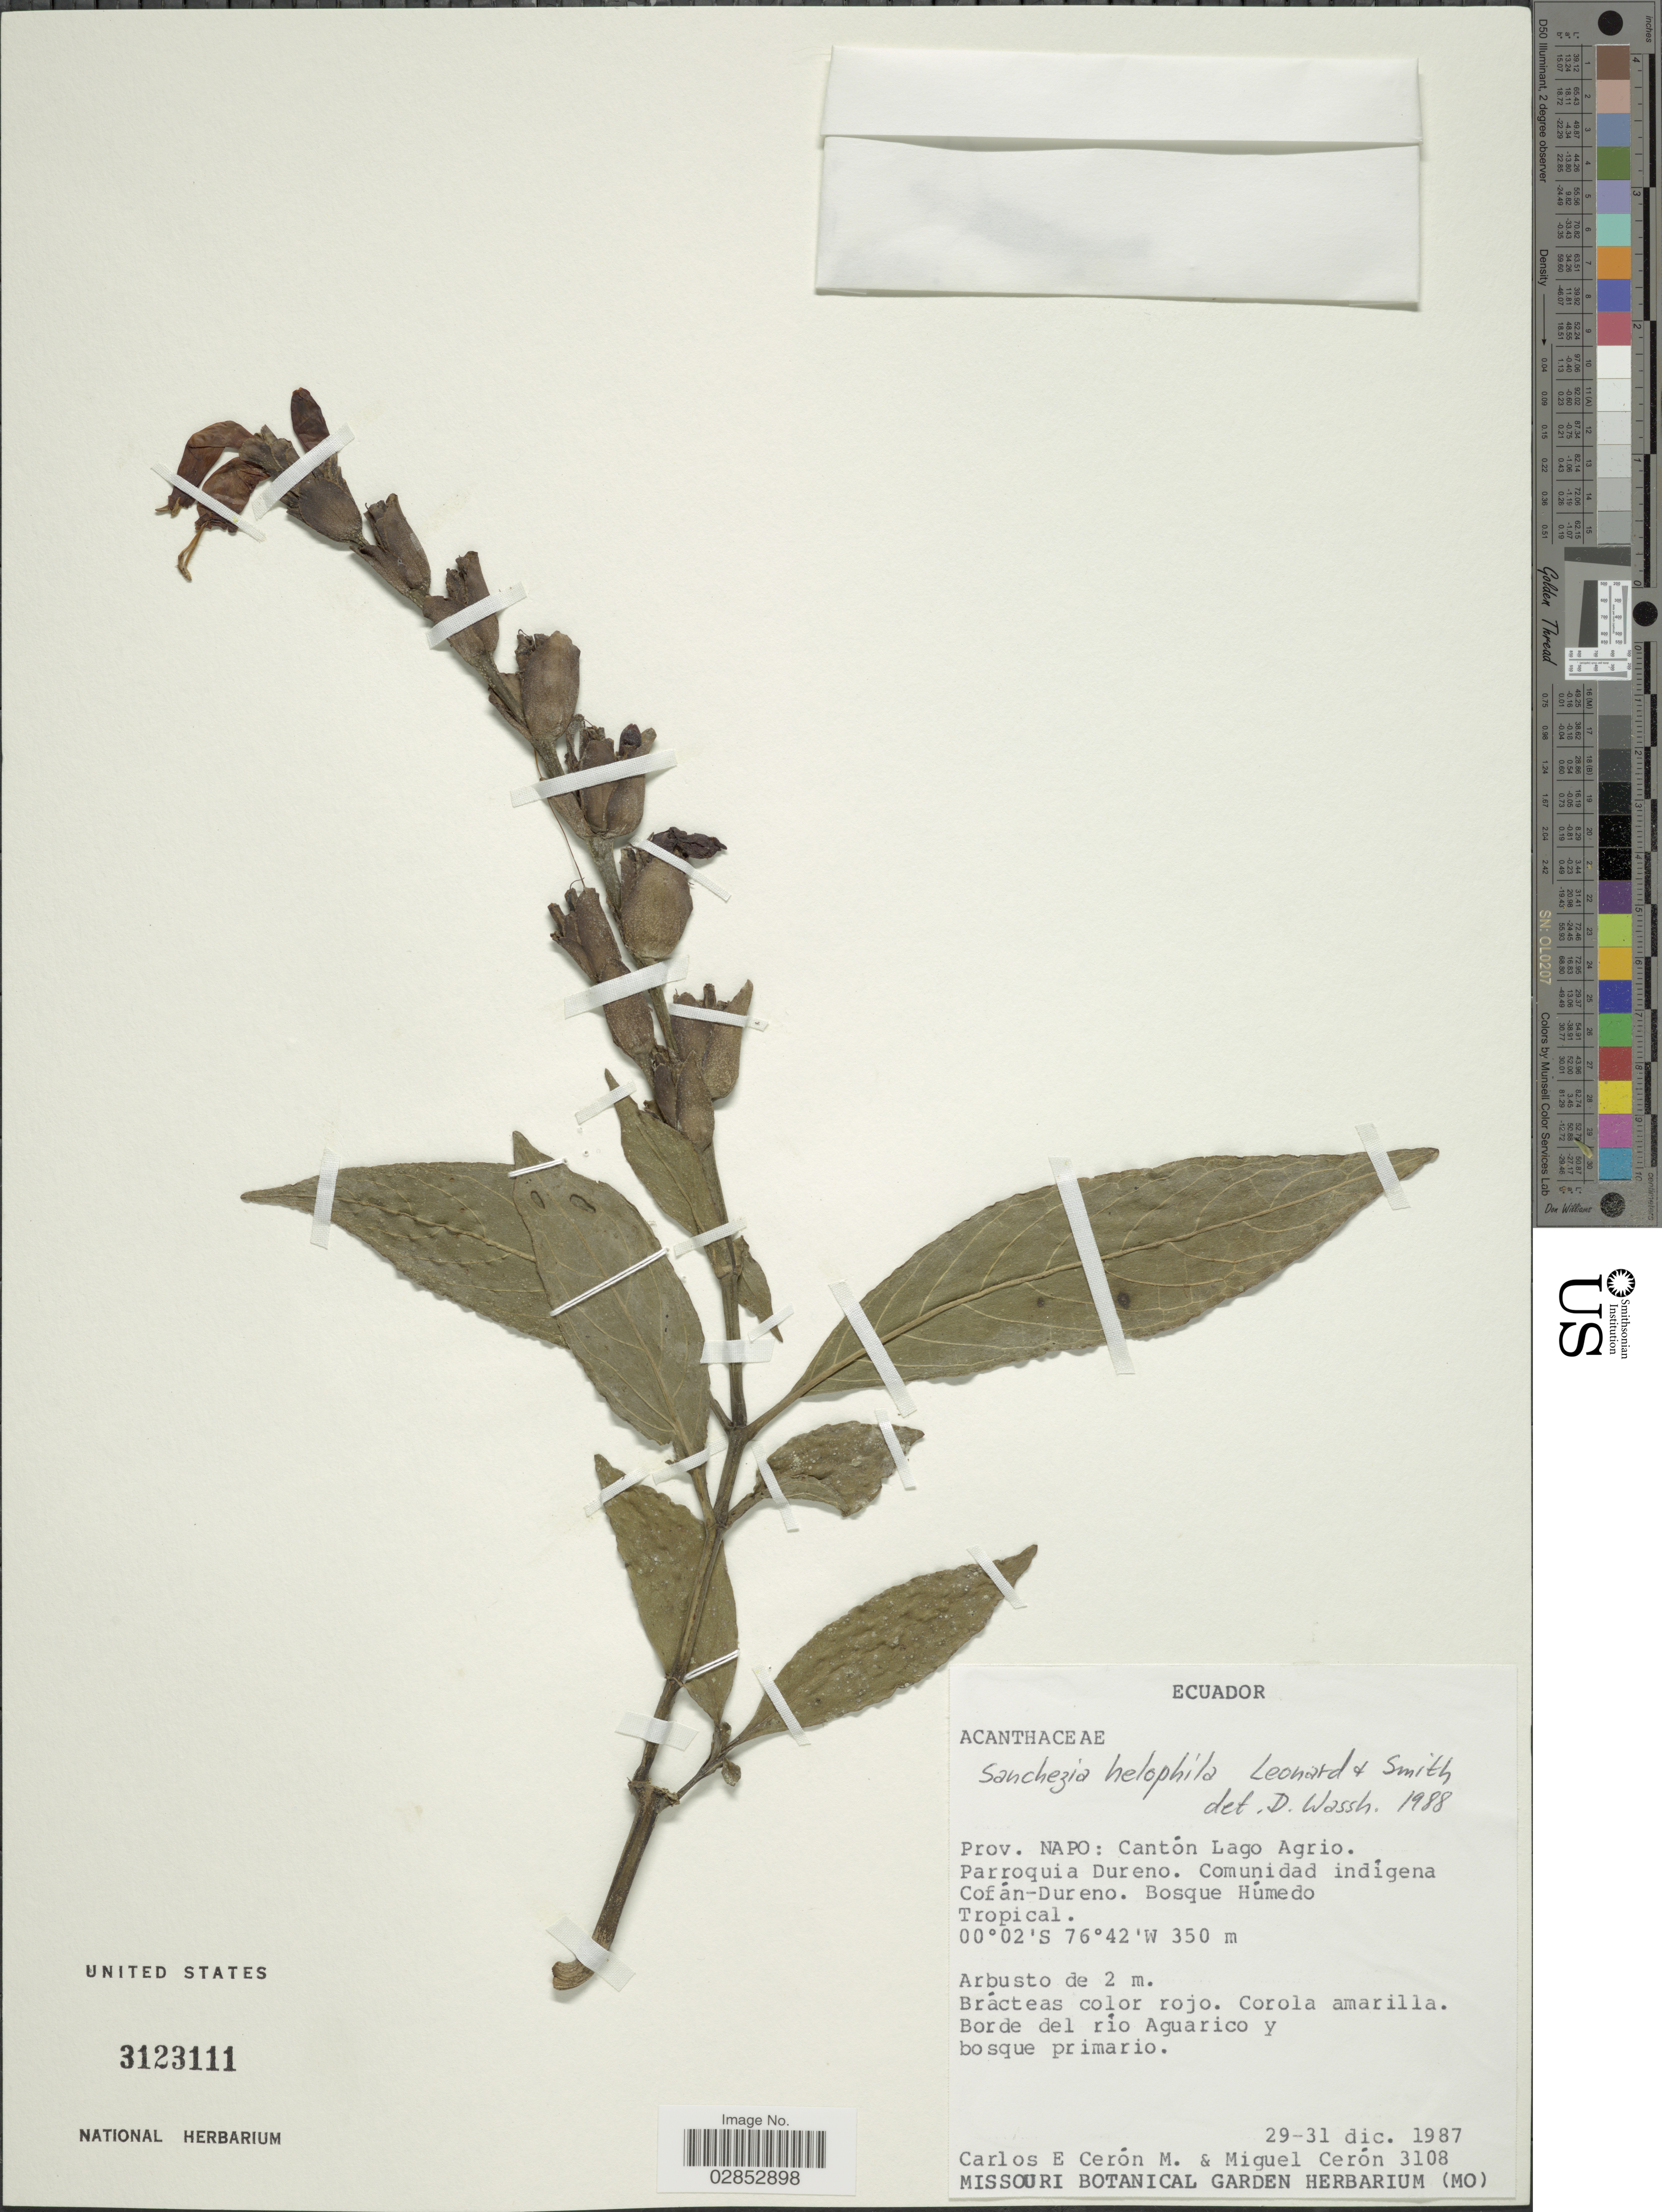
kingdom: Plantae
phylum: Tracheophyta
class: Magnoliopsida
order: Lamiales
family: Acanthaceae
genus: Sanchezia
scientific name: Sanchezia ecuadorensis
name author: Leonard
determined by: Azevedo, Igor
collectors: C. E. Cerón M. & M. Ceron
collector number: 3108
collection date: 1987-12-29/1987-12-31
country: Ecuador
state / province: Napo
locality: Cantón Lago Agrio. Parroquia Dureno. Comunidad indígena Cofán-Dureno.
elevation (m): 350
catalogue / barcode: US 3123111